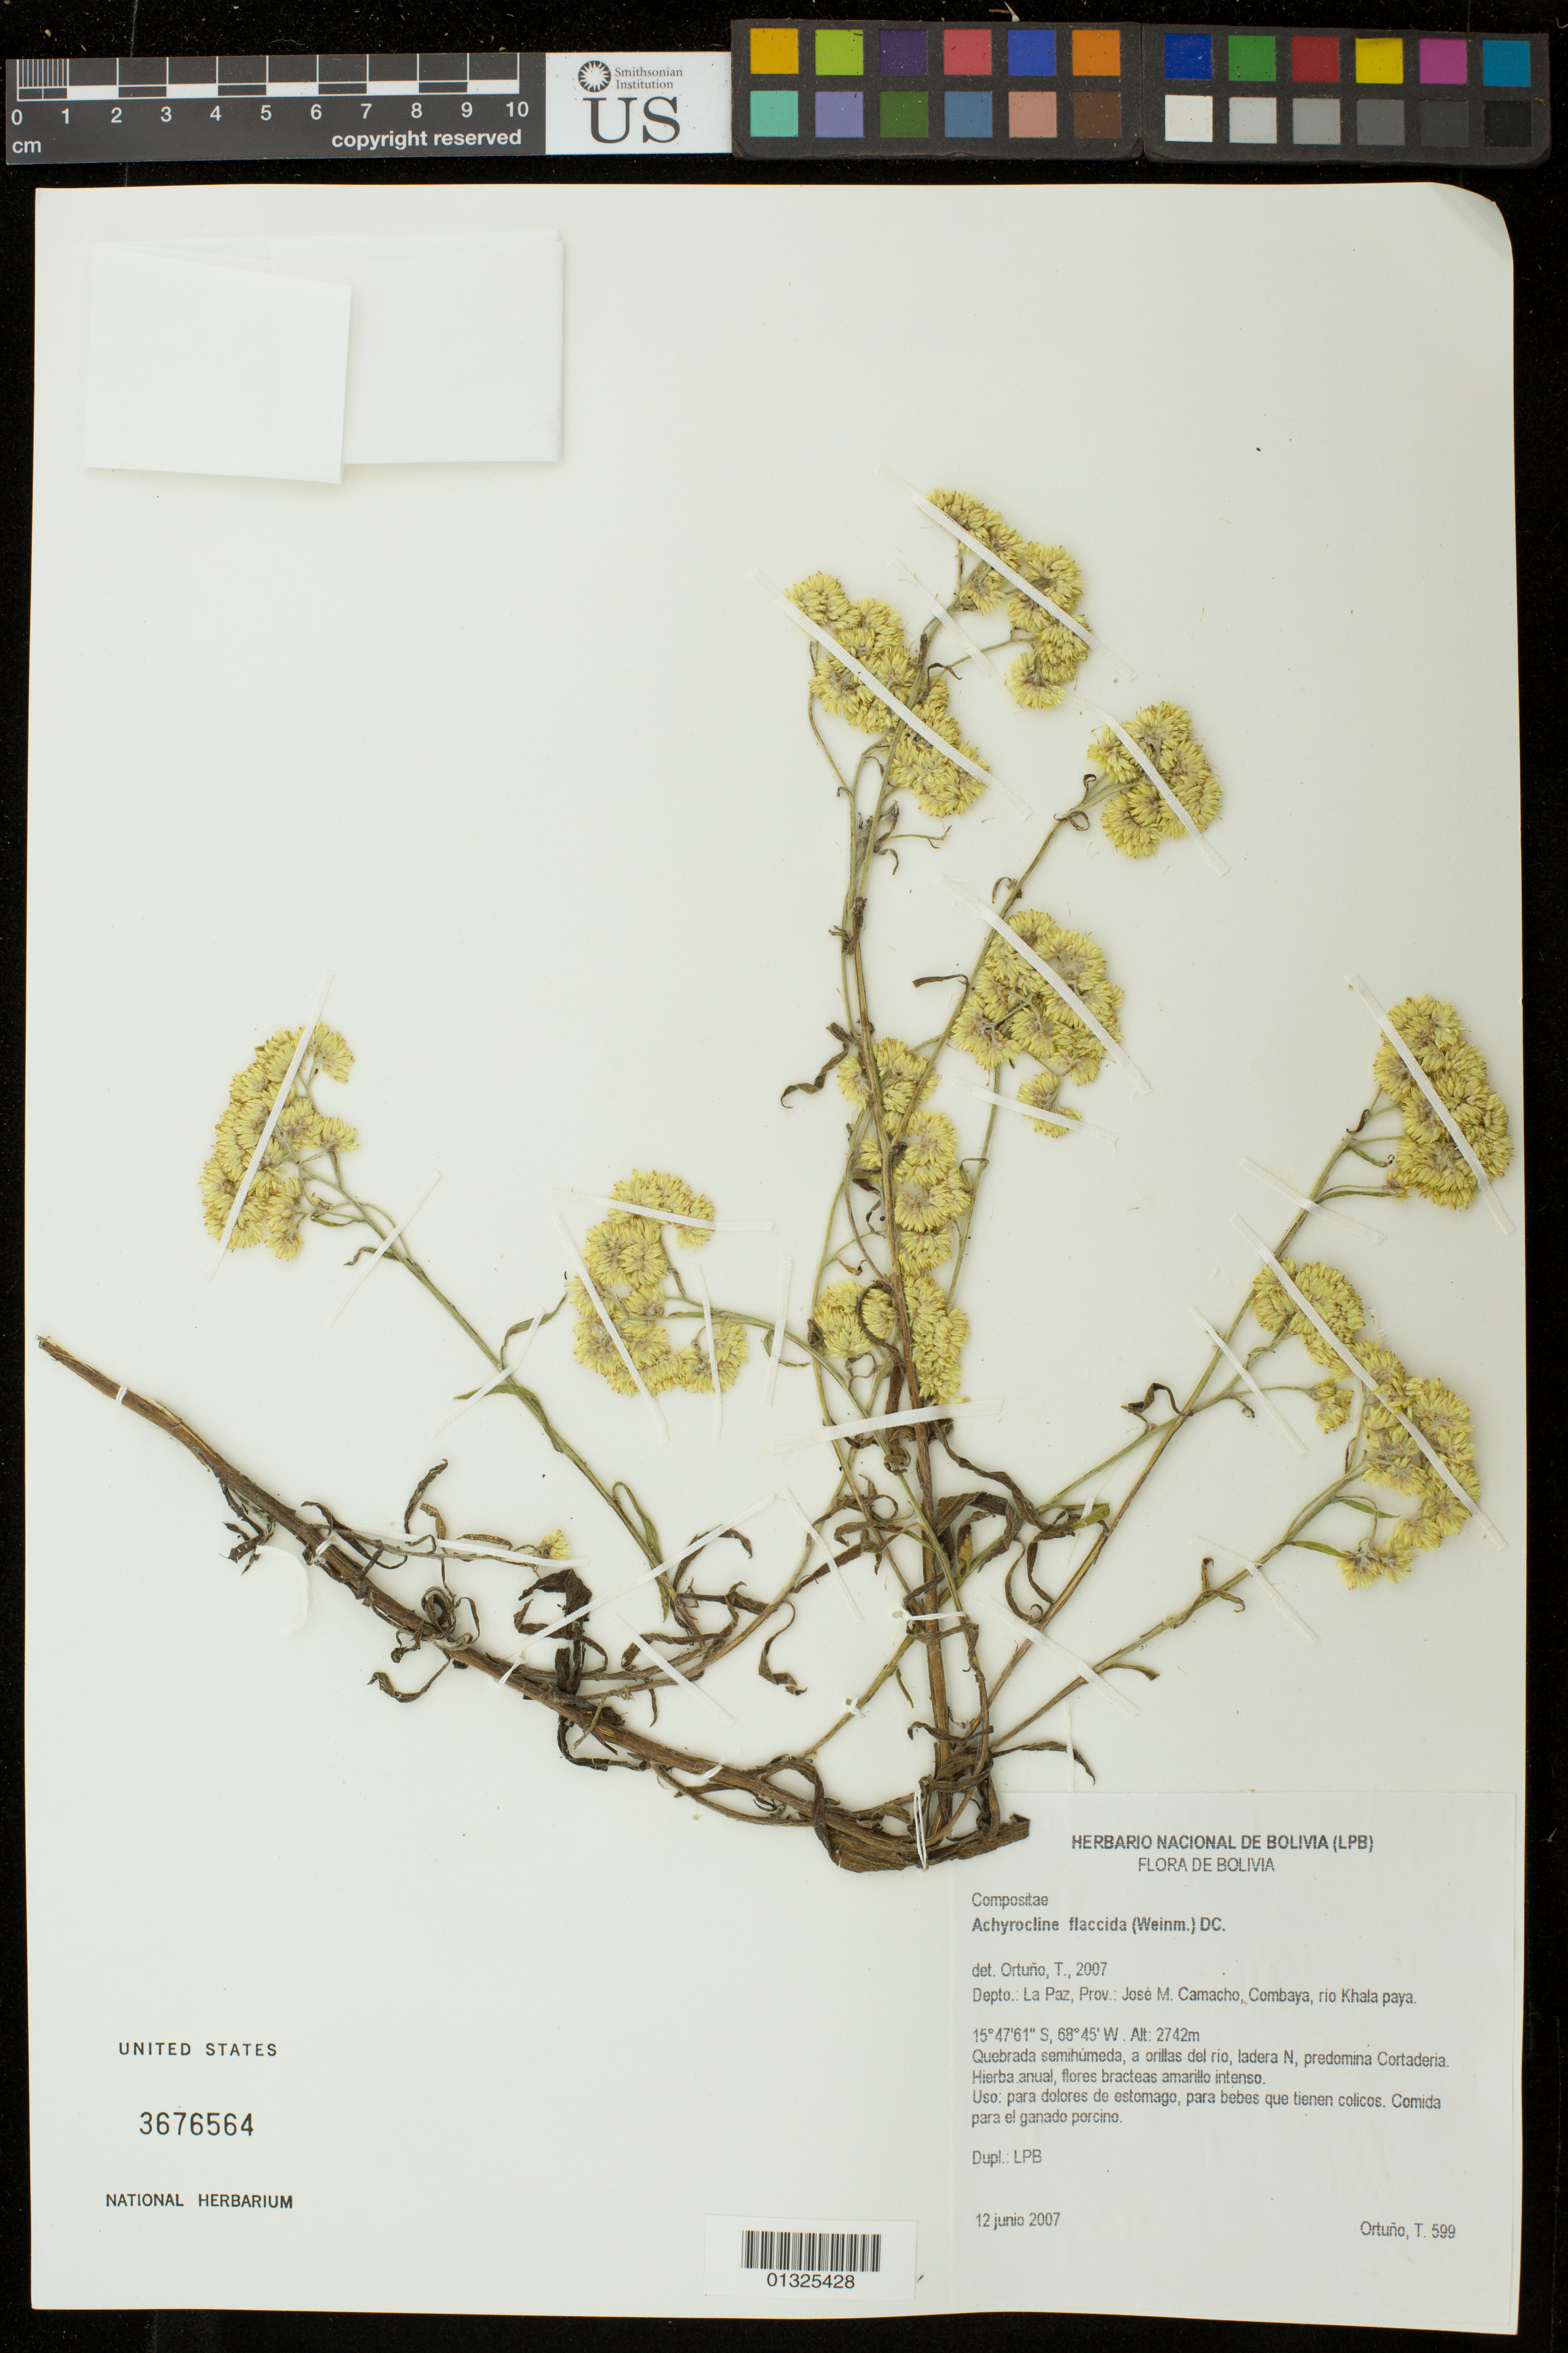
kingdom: Plantae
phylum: Tracheophyta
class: Magnoliopsida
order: Asterales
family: Asteraceae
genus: Achyrocline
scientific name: Achyrocline flaccida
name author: (Weinm.) DC.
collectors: T. Ortuno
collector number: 599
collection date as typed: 12 June 2007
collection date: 2007-06-12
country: Bolivia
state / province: La Paz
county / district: Jose M. Camacho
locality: Combaya, rio Khala paya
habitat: Quebrada semihumeda, a orillas del rio, ladera N, predomina Cortaderia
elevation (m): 2742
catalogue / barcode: US 3676564